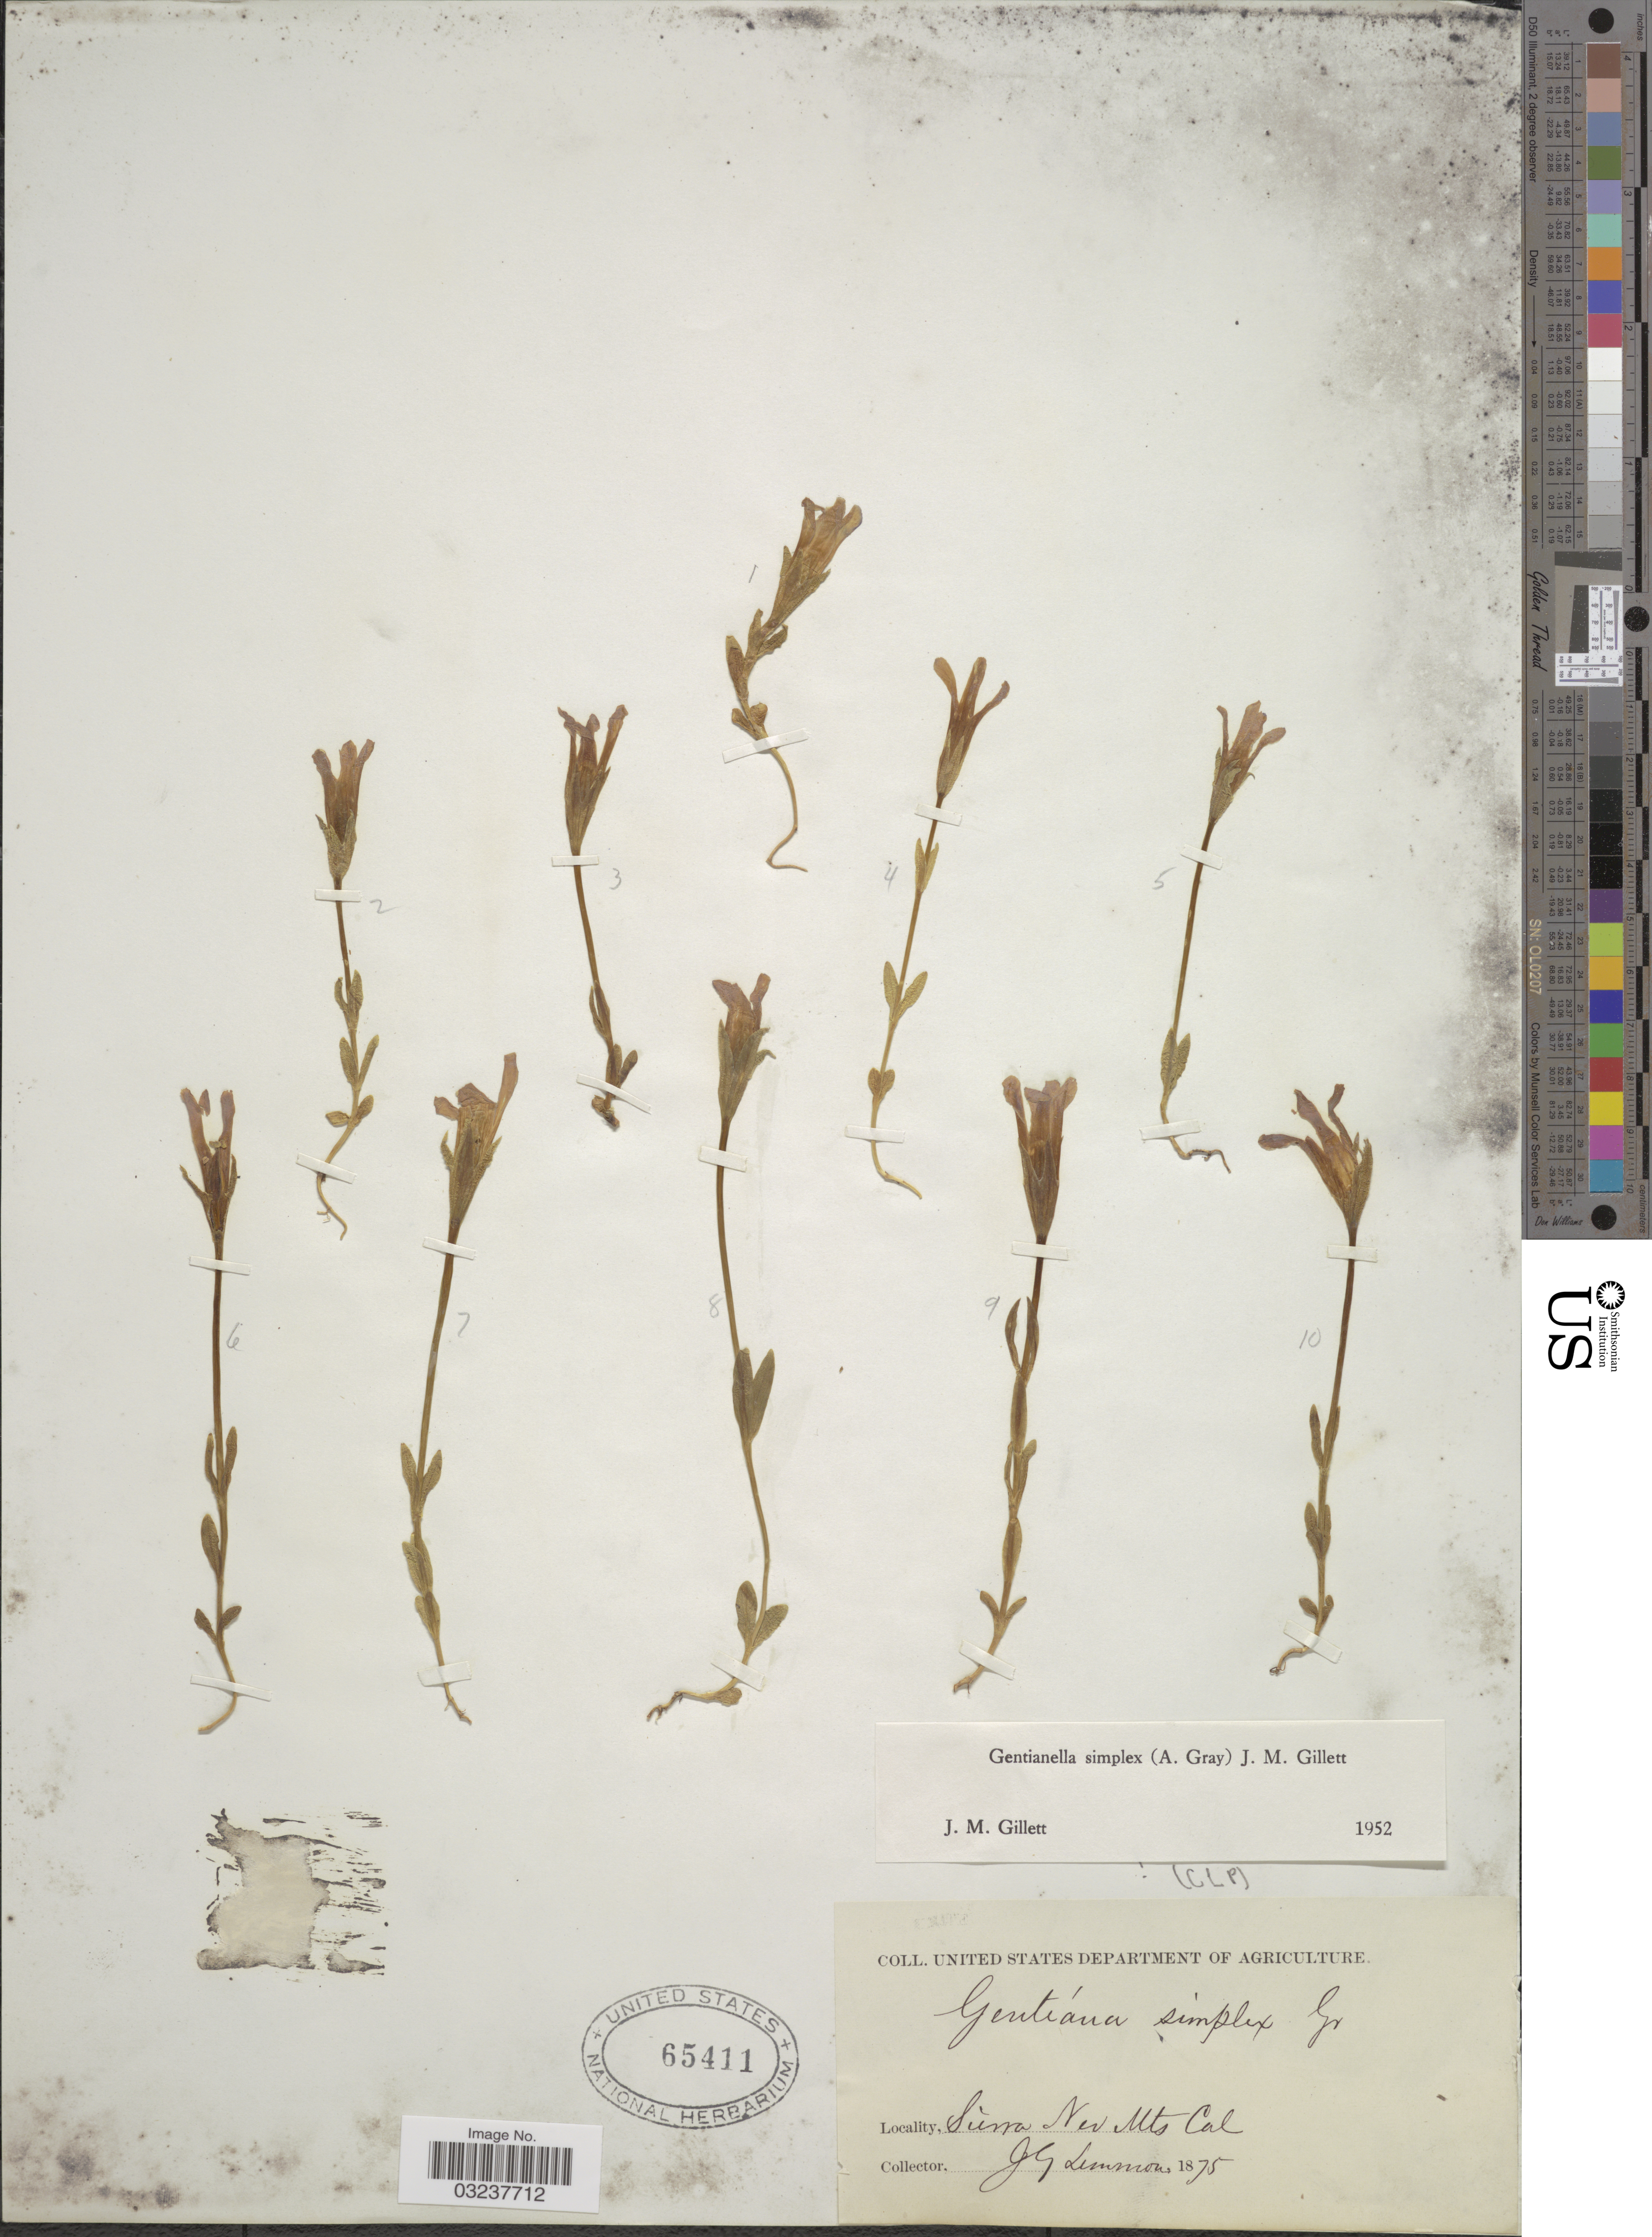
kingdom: Plantae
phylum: Tracheophyta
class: Magnoliopsida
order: Gentianales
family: Gentianaceae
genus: Gentianella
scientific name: Gentianella simplex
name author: (A. Gray) J.M. Gillett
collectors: J. Lemmon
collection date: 1875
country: United States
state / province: California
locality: Sierra Nev Mts.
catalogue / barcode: US 65411